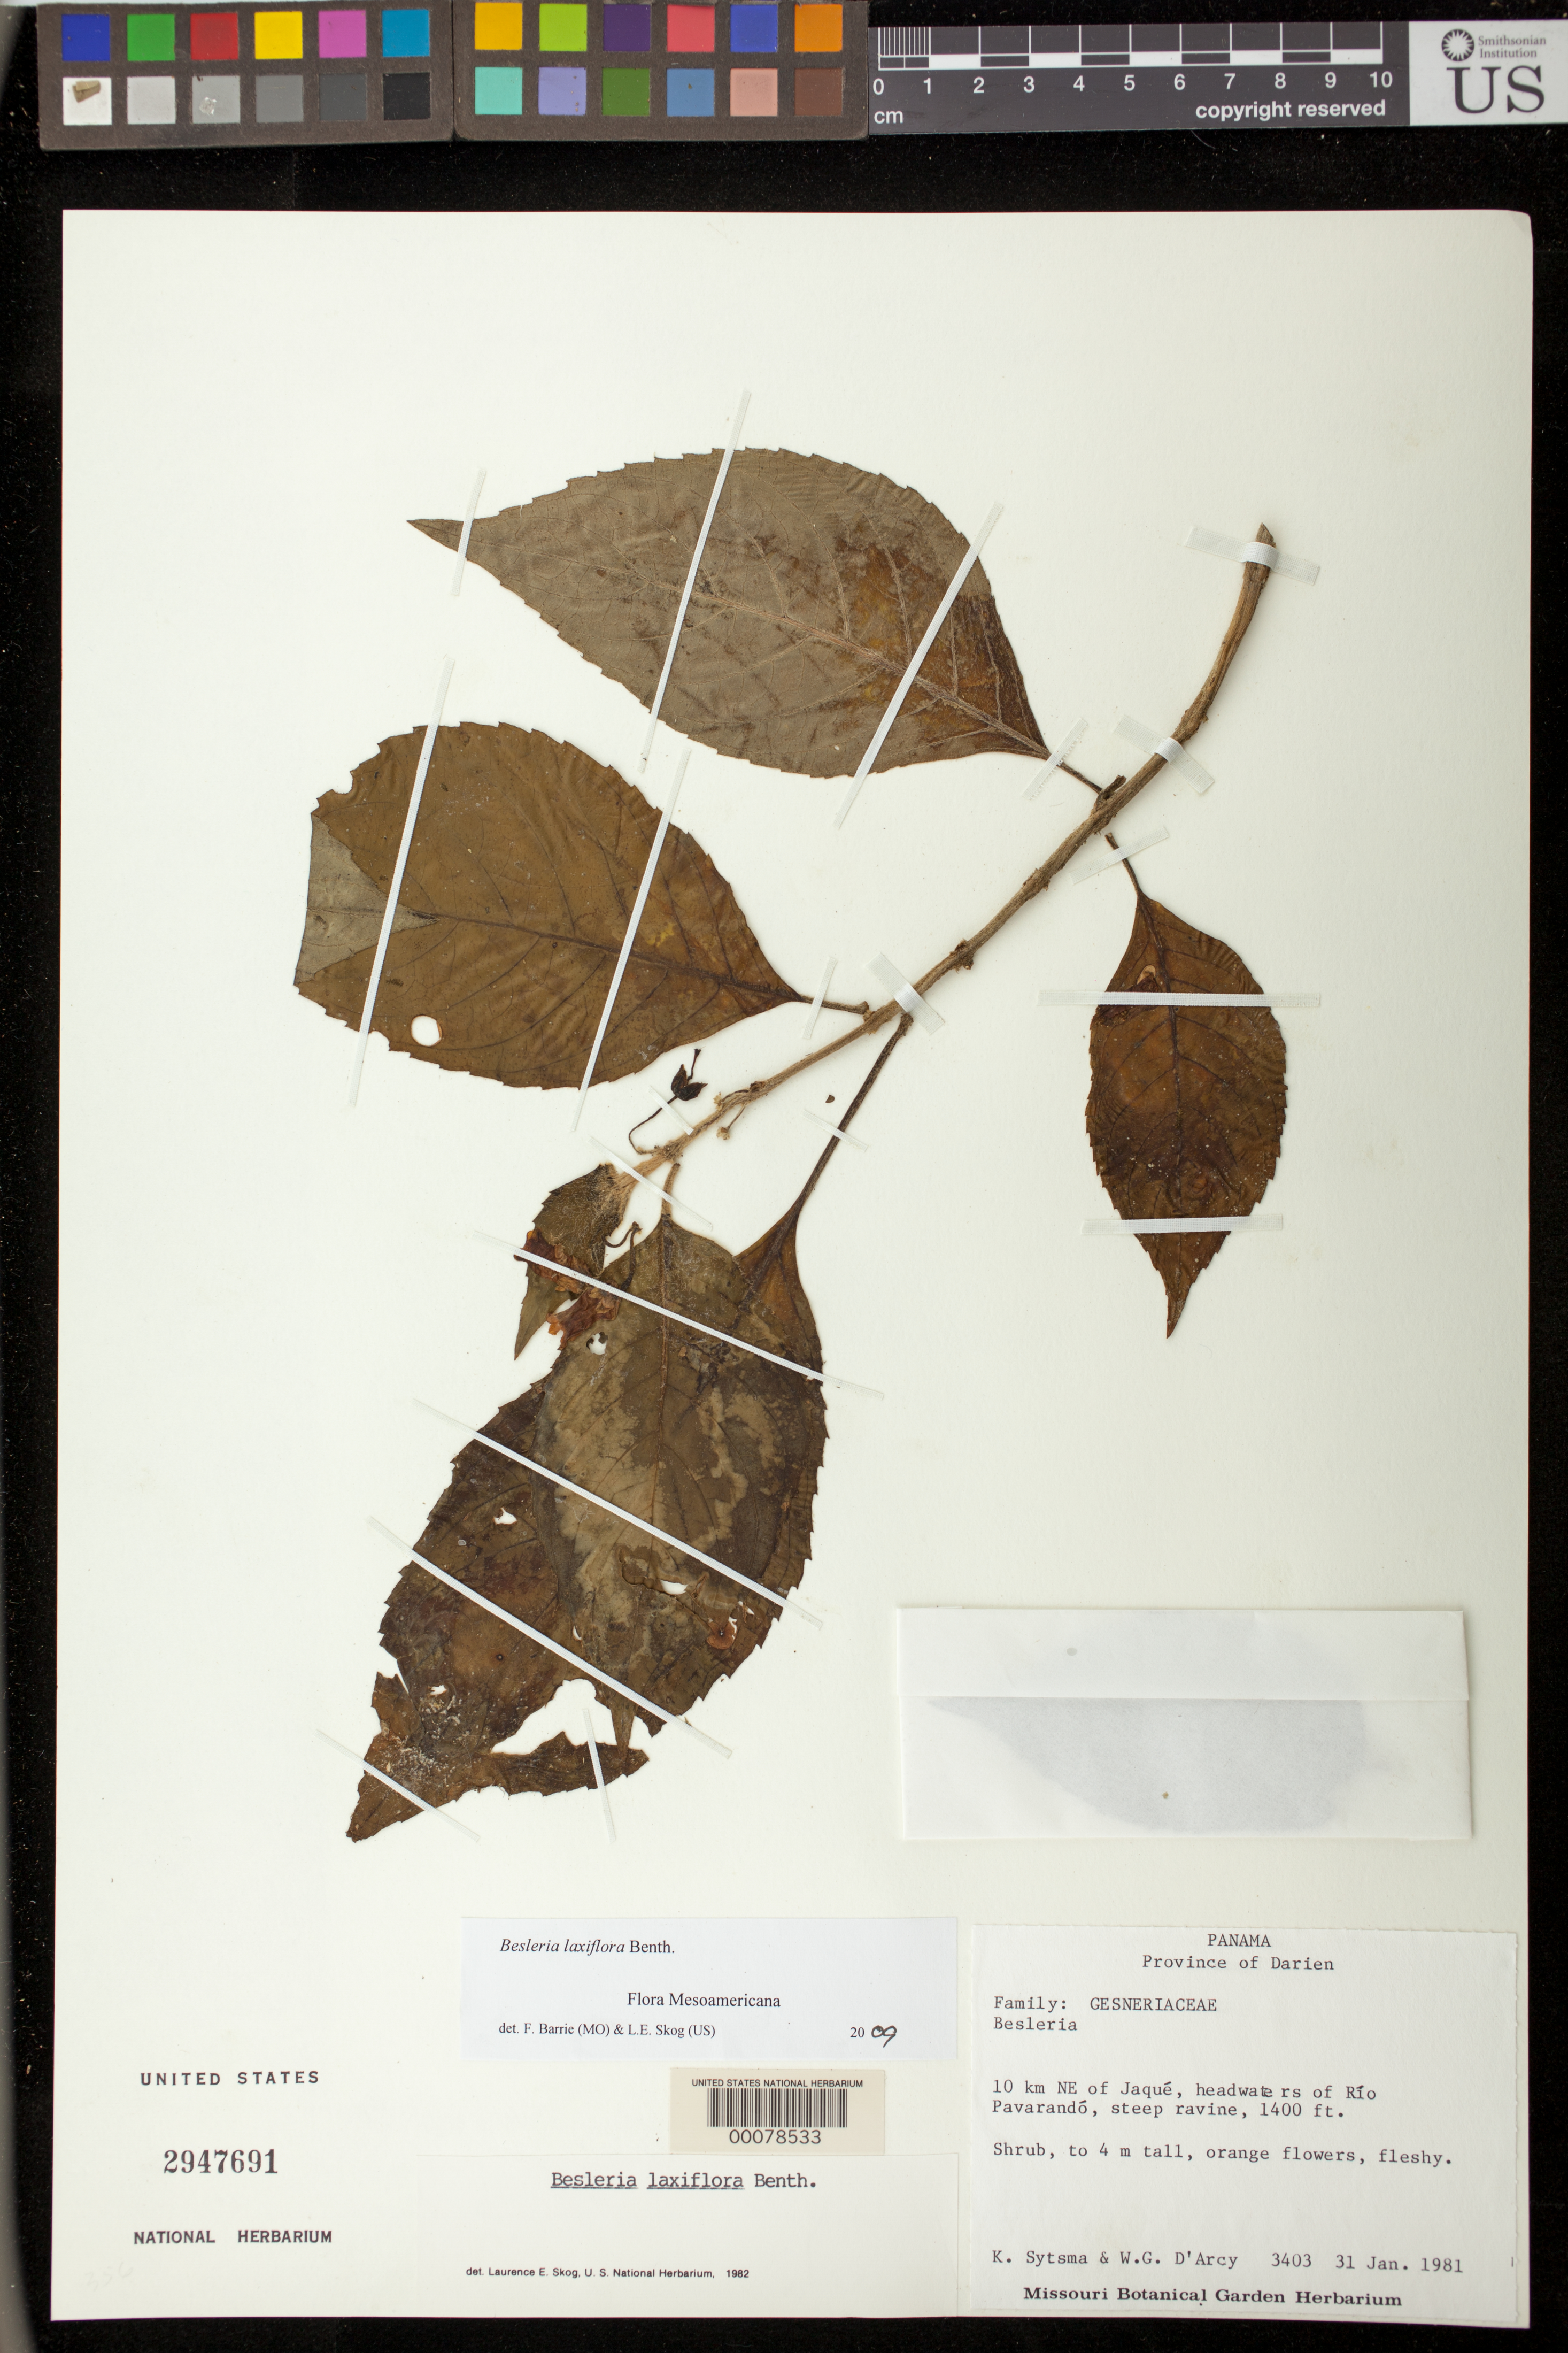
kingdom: Plantae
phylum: Tracheophyta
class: Magnoliopsida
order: Lamiales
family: Gesneriaceae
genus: Besleria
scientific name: Besleria laxiflora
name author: Benth.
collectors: K. J. Sytsma & W. G. D'Arcy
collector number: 3403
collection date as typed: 31 Jan 1981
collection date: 1981-01-31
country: Panama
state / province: Darién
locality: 10 km NE of Jaque, headwaters of Rio Pavarando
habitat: Steep ravine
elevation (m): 427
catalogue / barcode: US 2947691